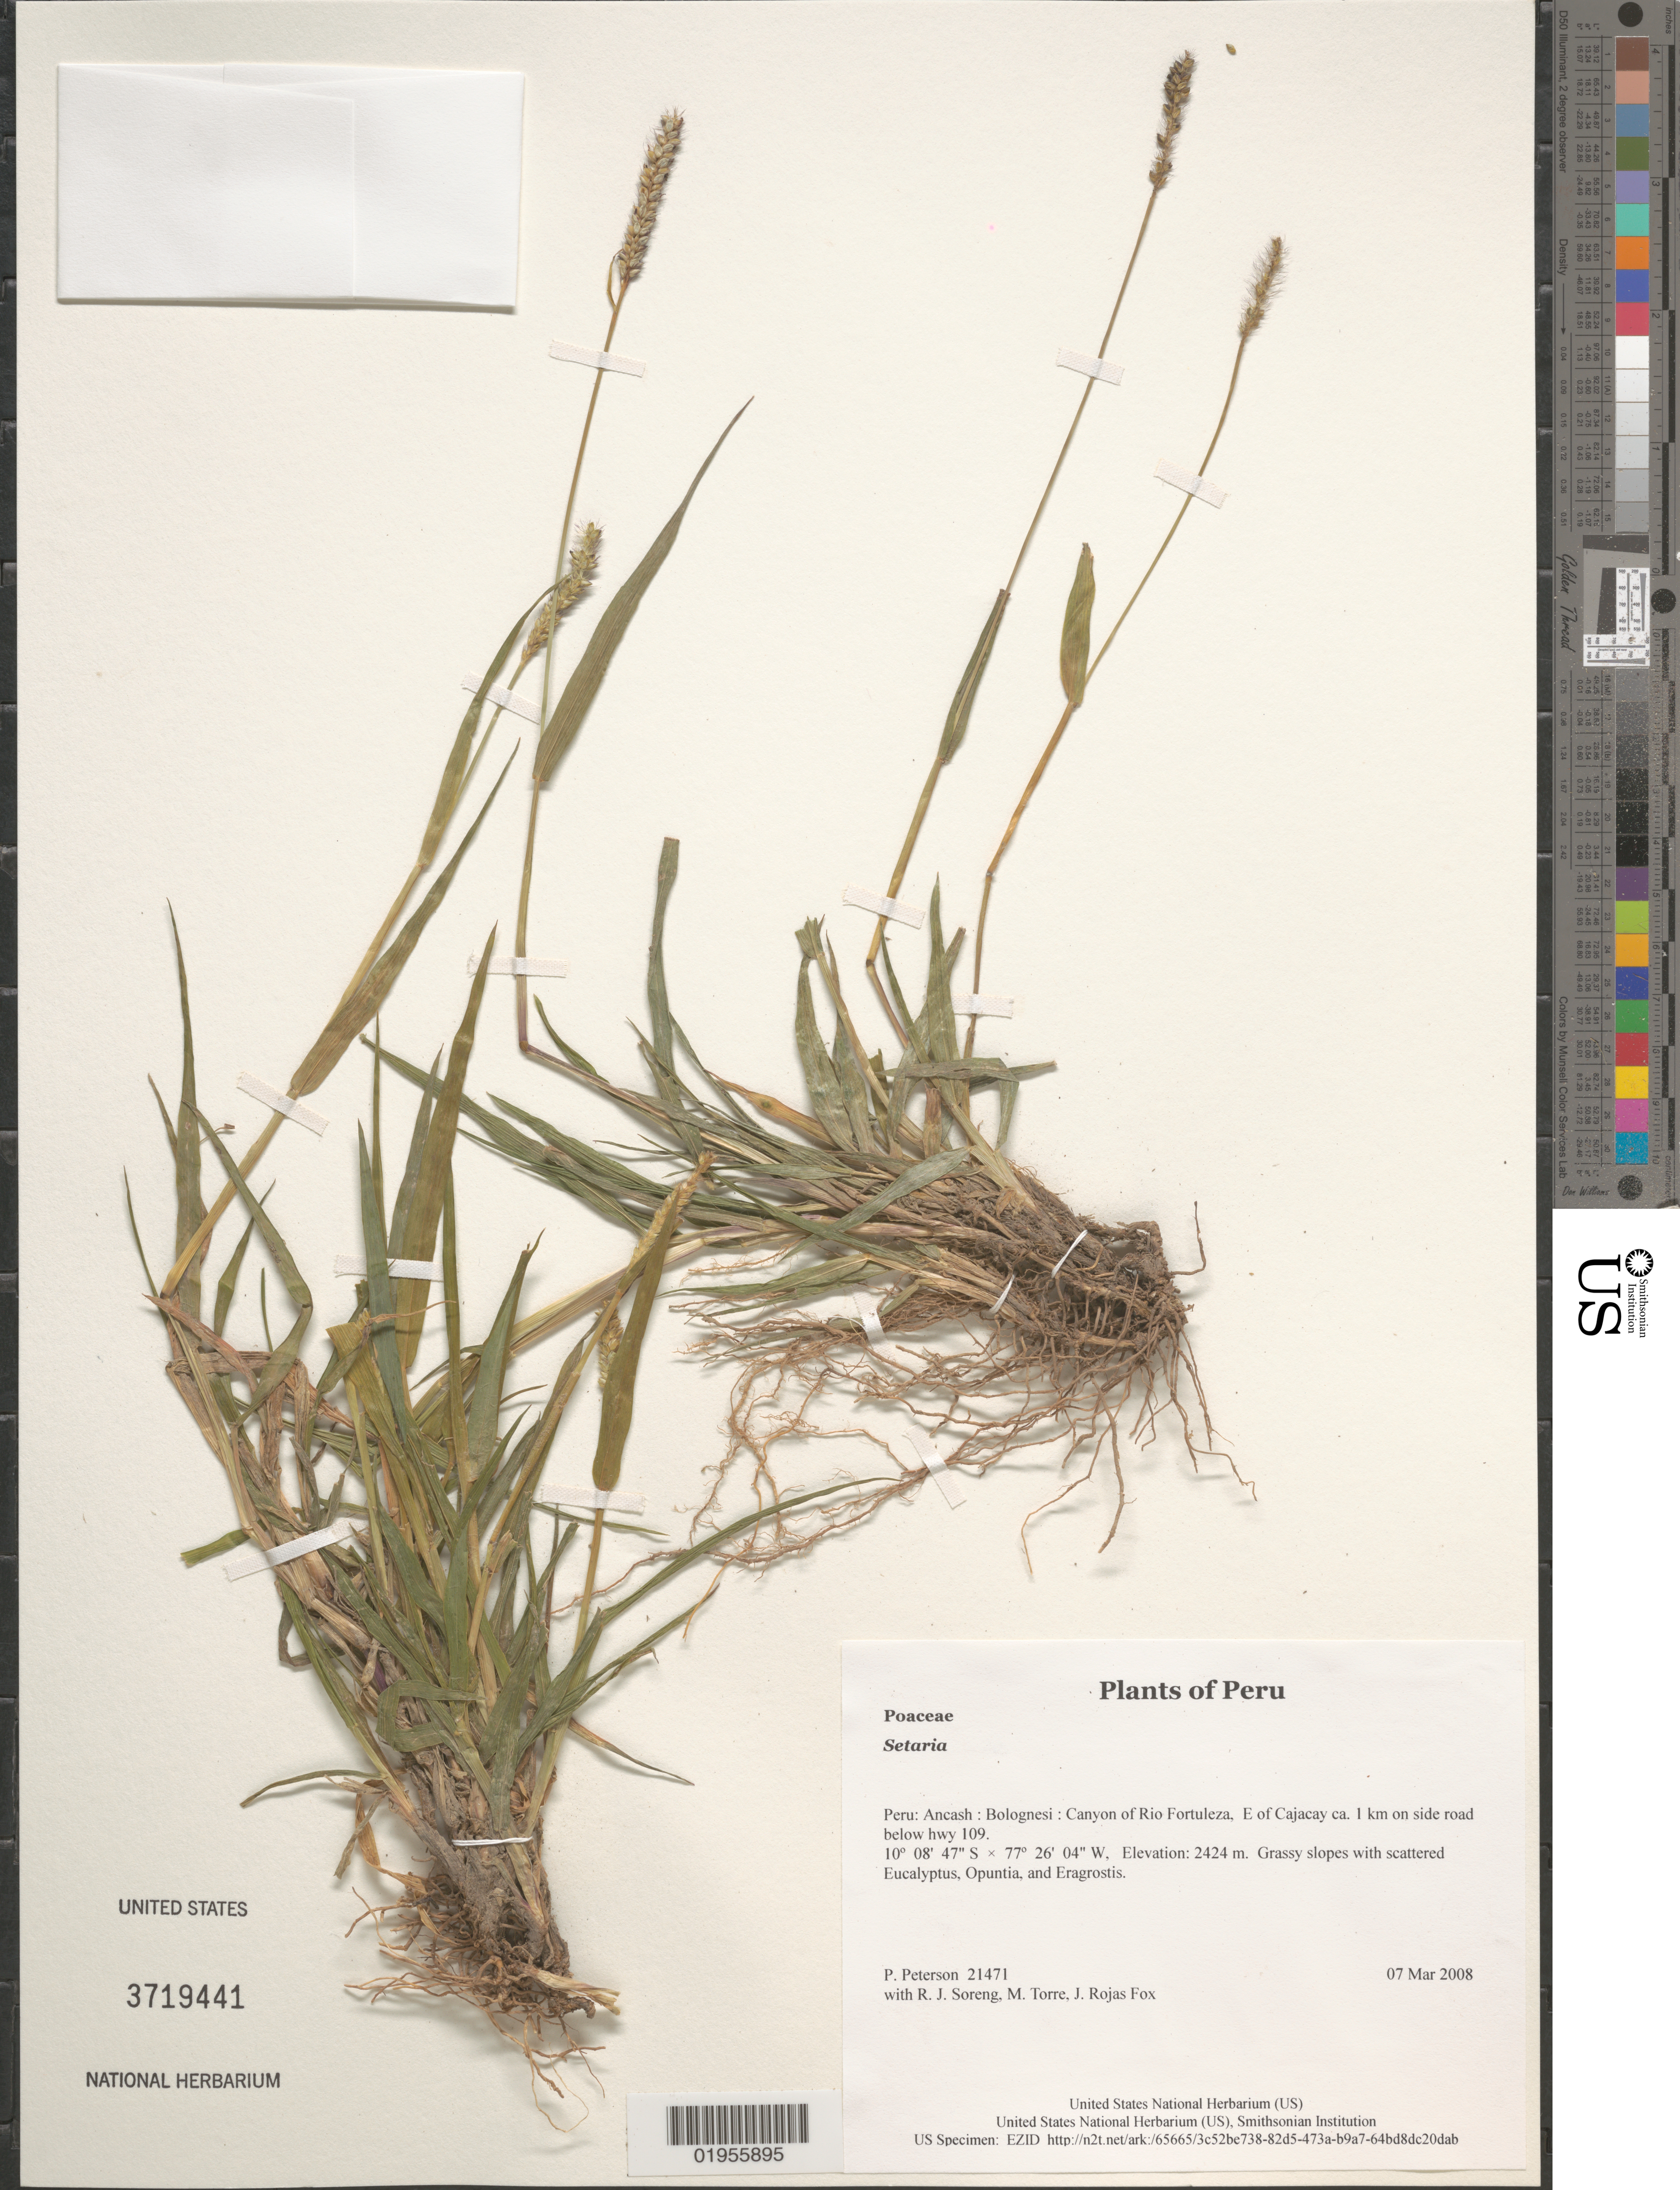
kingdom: Plantae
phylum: Tracheophyta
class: Liliopsida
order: Poales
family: Poaceae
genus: Setaria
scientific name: Setaria sp.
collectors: P. M. Peterson, R. J. Soreng, M. Torre & J. Rojas Fox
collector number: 21471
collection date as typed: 07 Mar 2008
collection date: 2008-03-07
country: Peru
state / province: Ancash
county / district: Bolognesi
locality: Canyon of Rio Fortuleza, E of Cajacay ca. 1 km on side road below hwy 109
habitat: Grassy slopes with scattered Eucalyptus, Opuntia, and Eragrostis.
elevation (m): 2424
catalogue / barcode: US 3719441